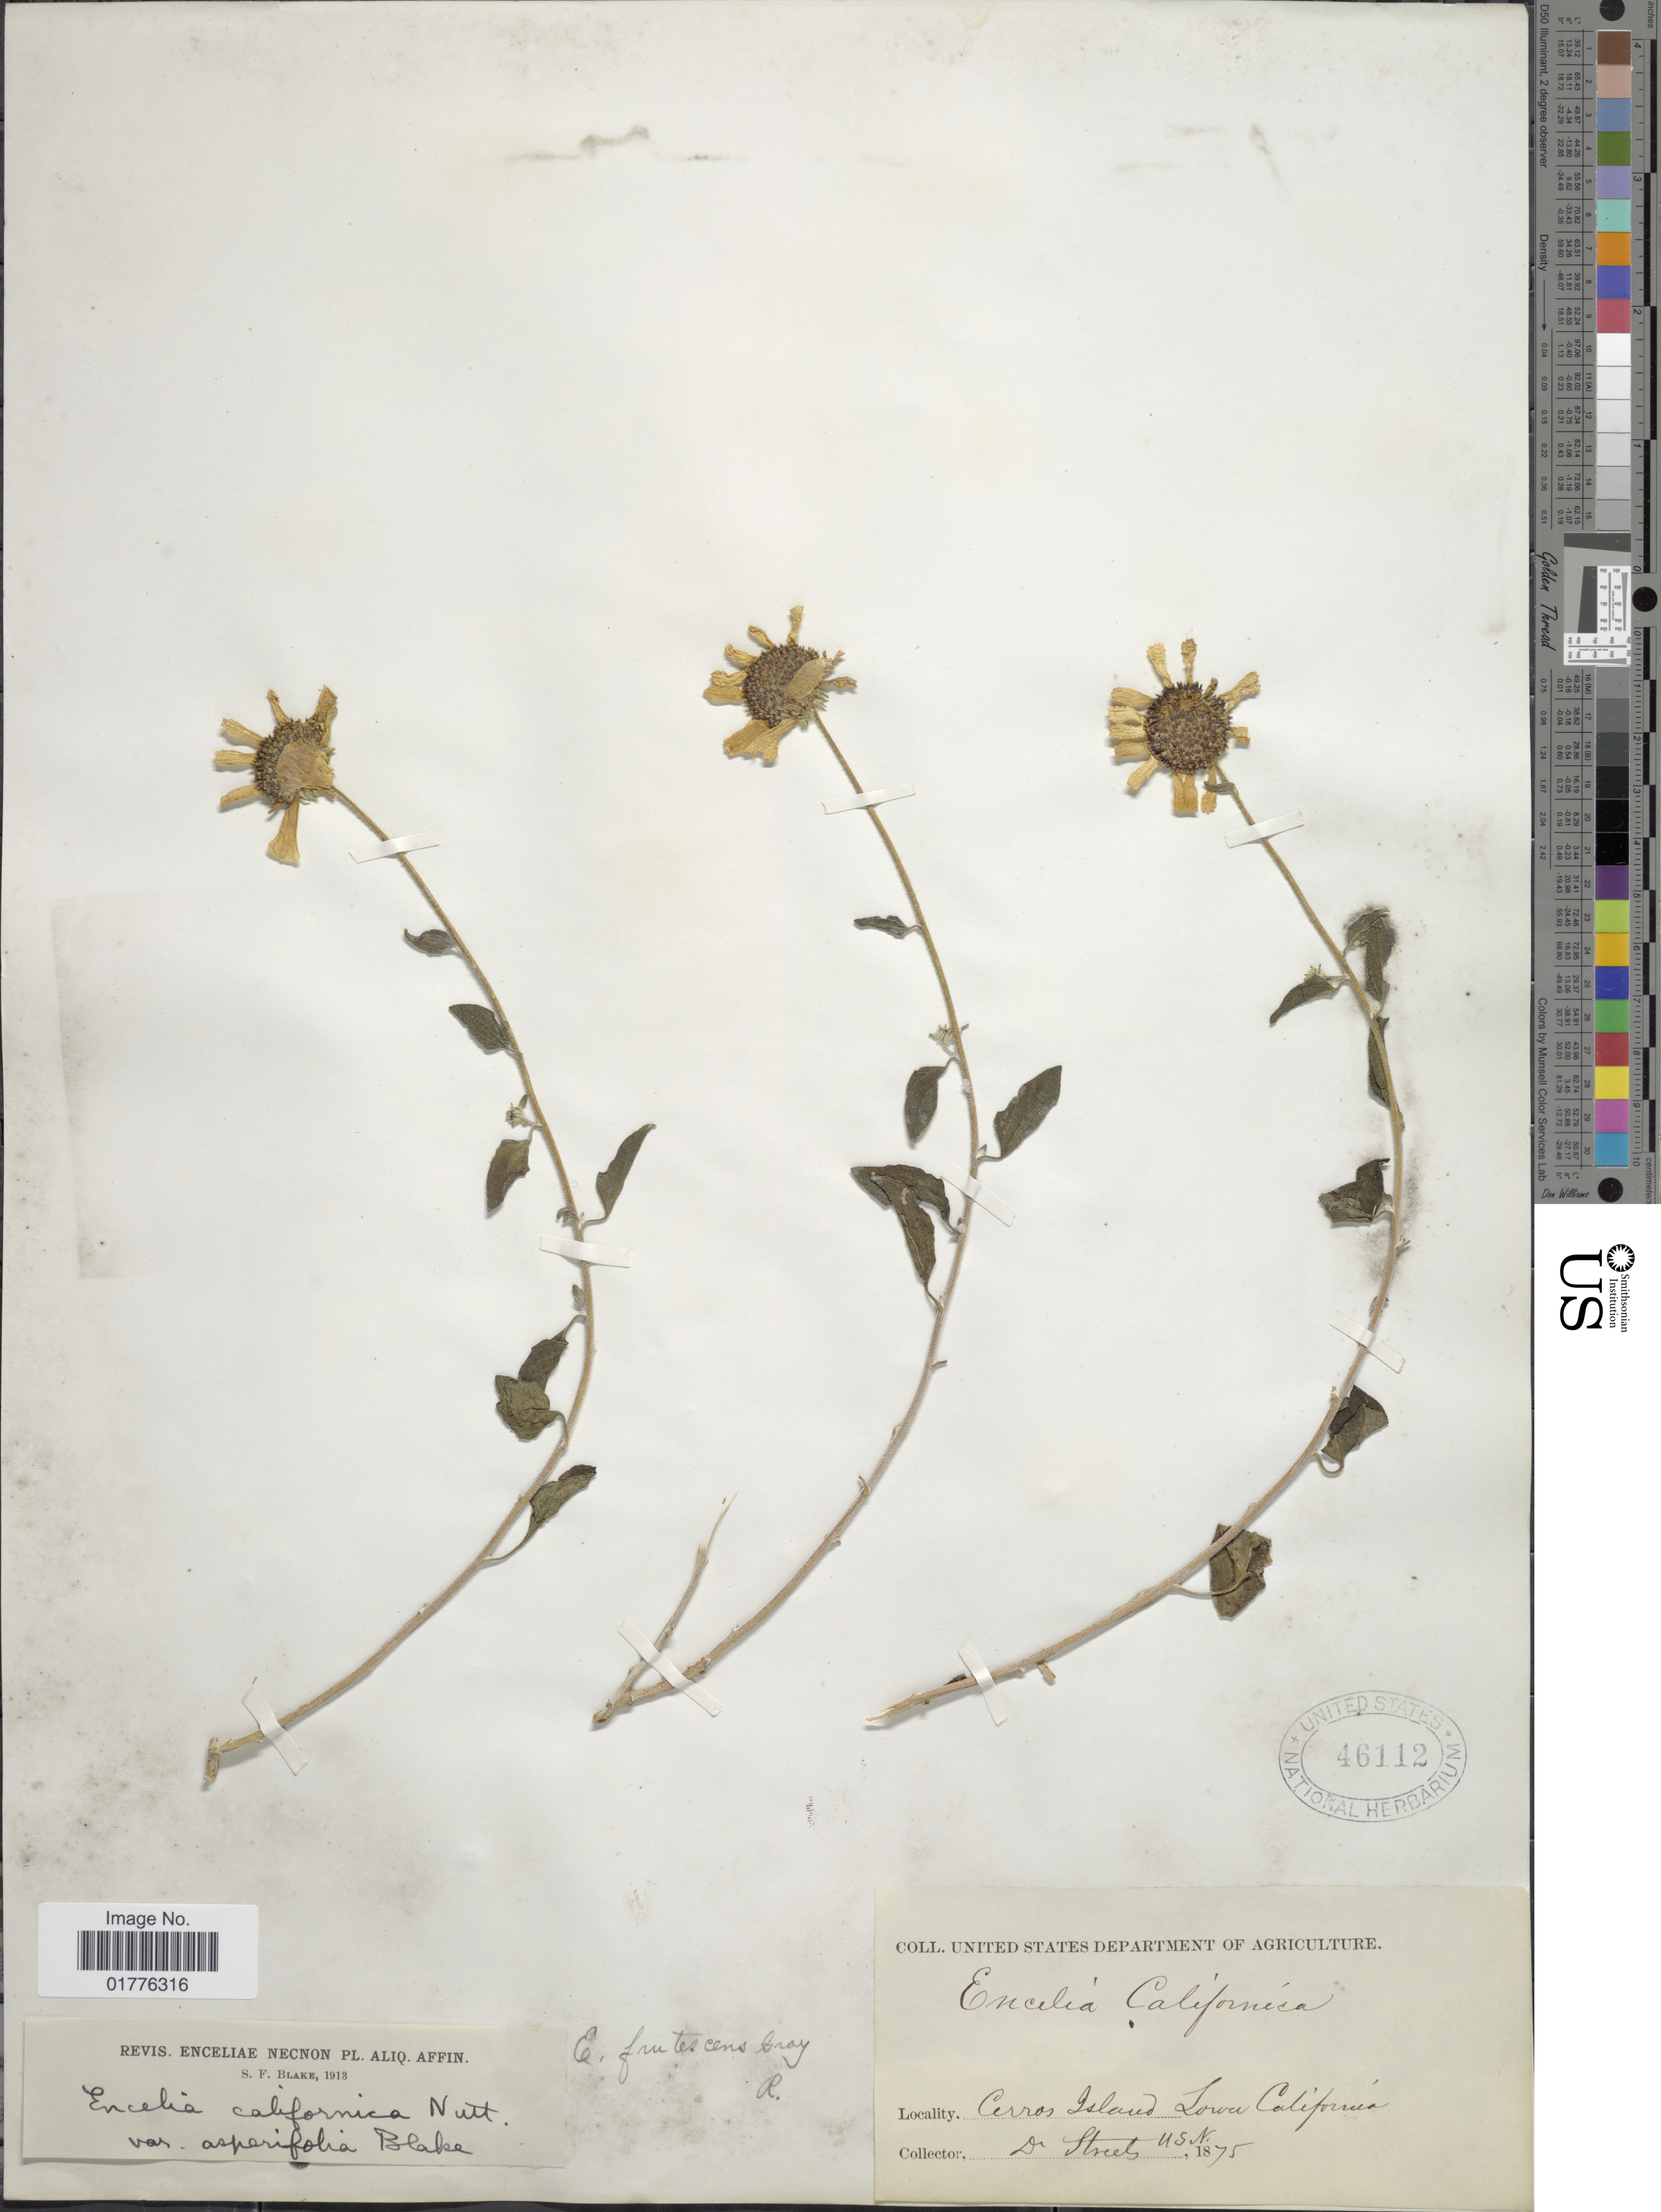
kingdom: Plantae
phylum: Tracheophyta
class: Magnoliopsida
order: Asterales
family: Asteraceae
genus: Encelia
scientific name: Encelia californica var. asperifolia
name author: S.F. Blake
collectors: -. Streets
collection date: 1875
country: Mexico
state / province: Baja California Sur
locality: Lower California, Cerros Island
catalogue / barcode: US 46112